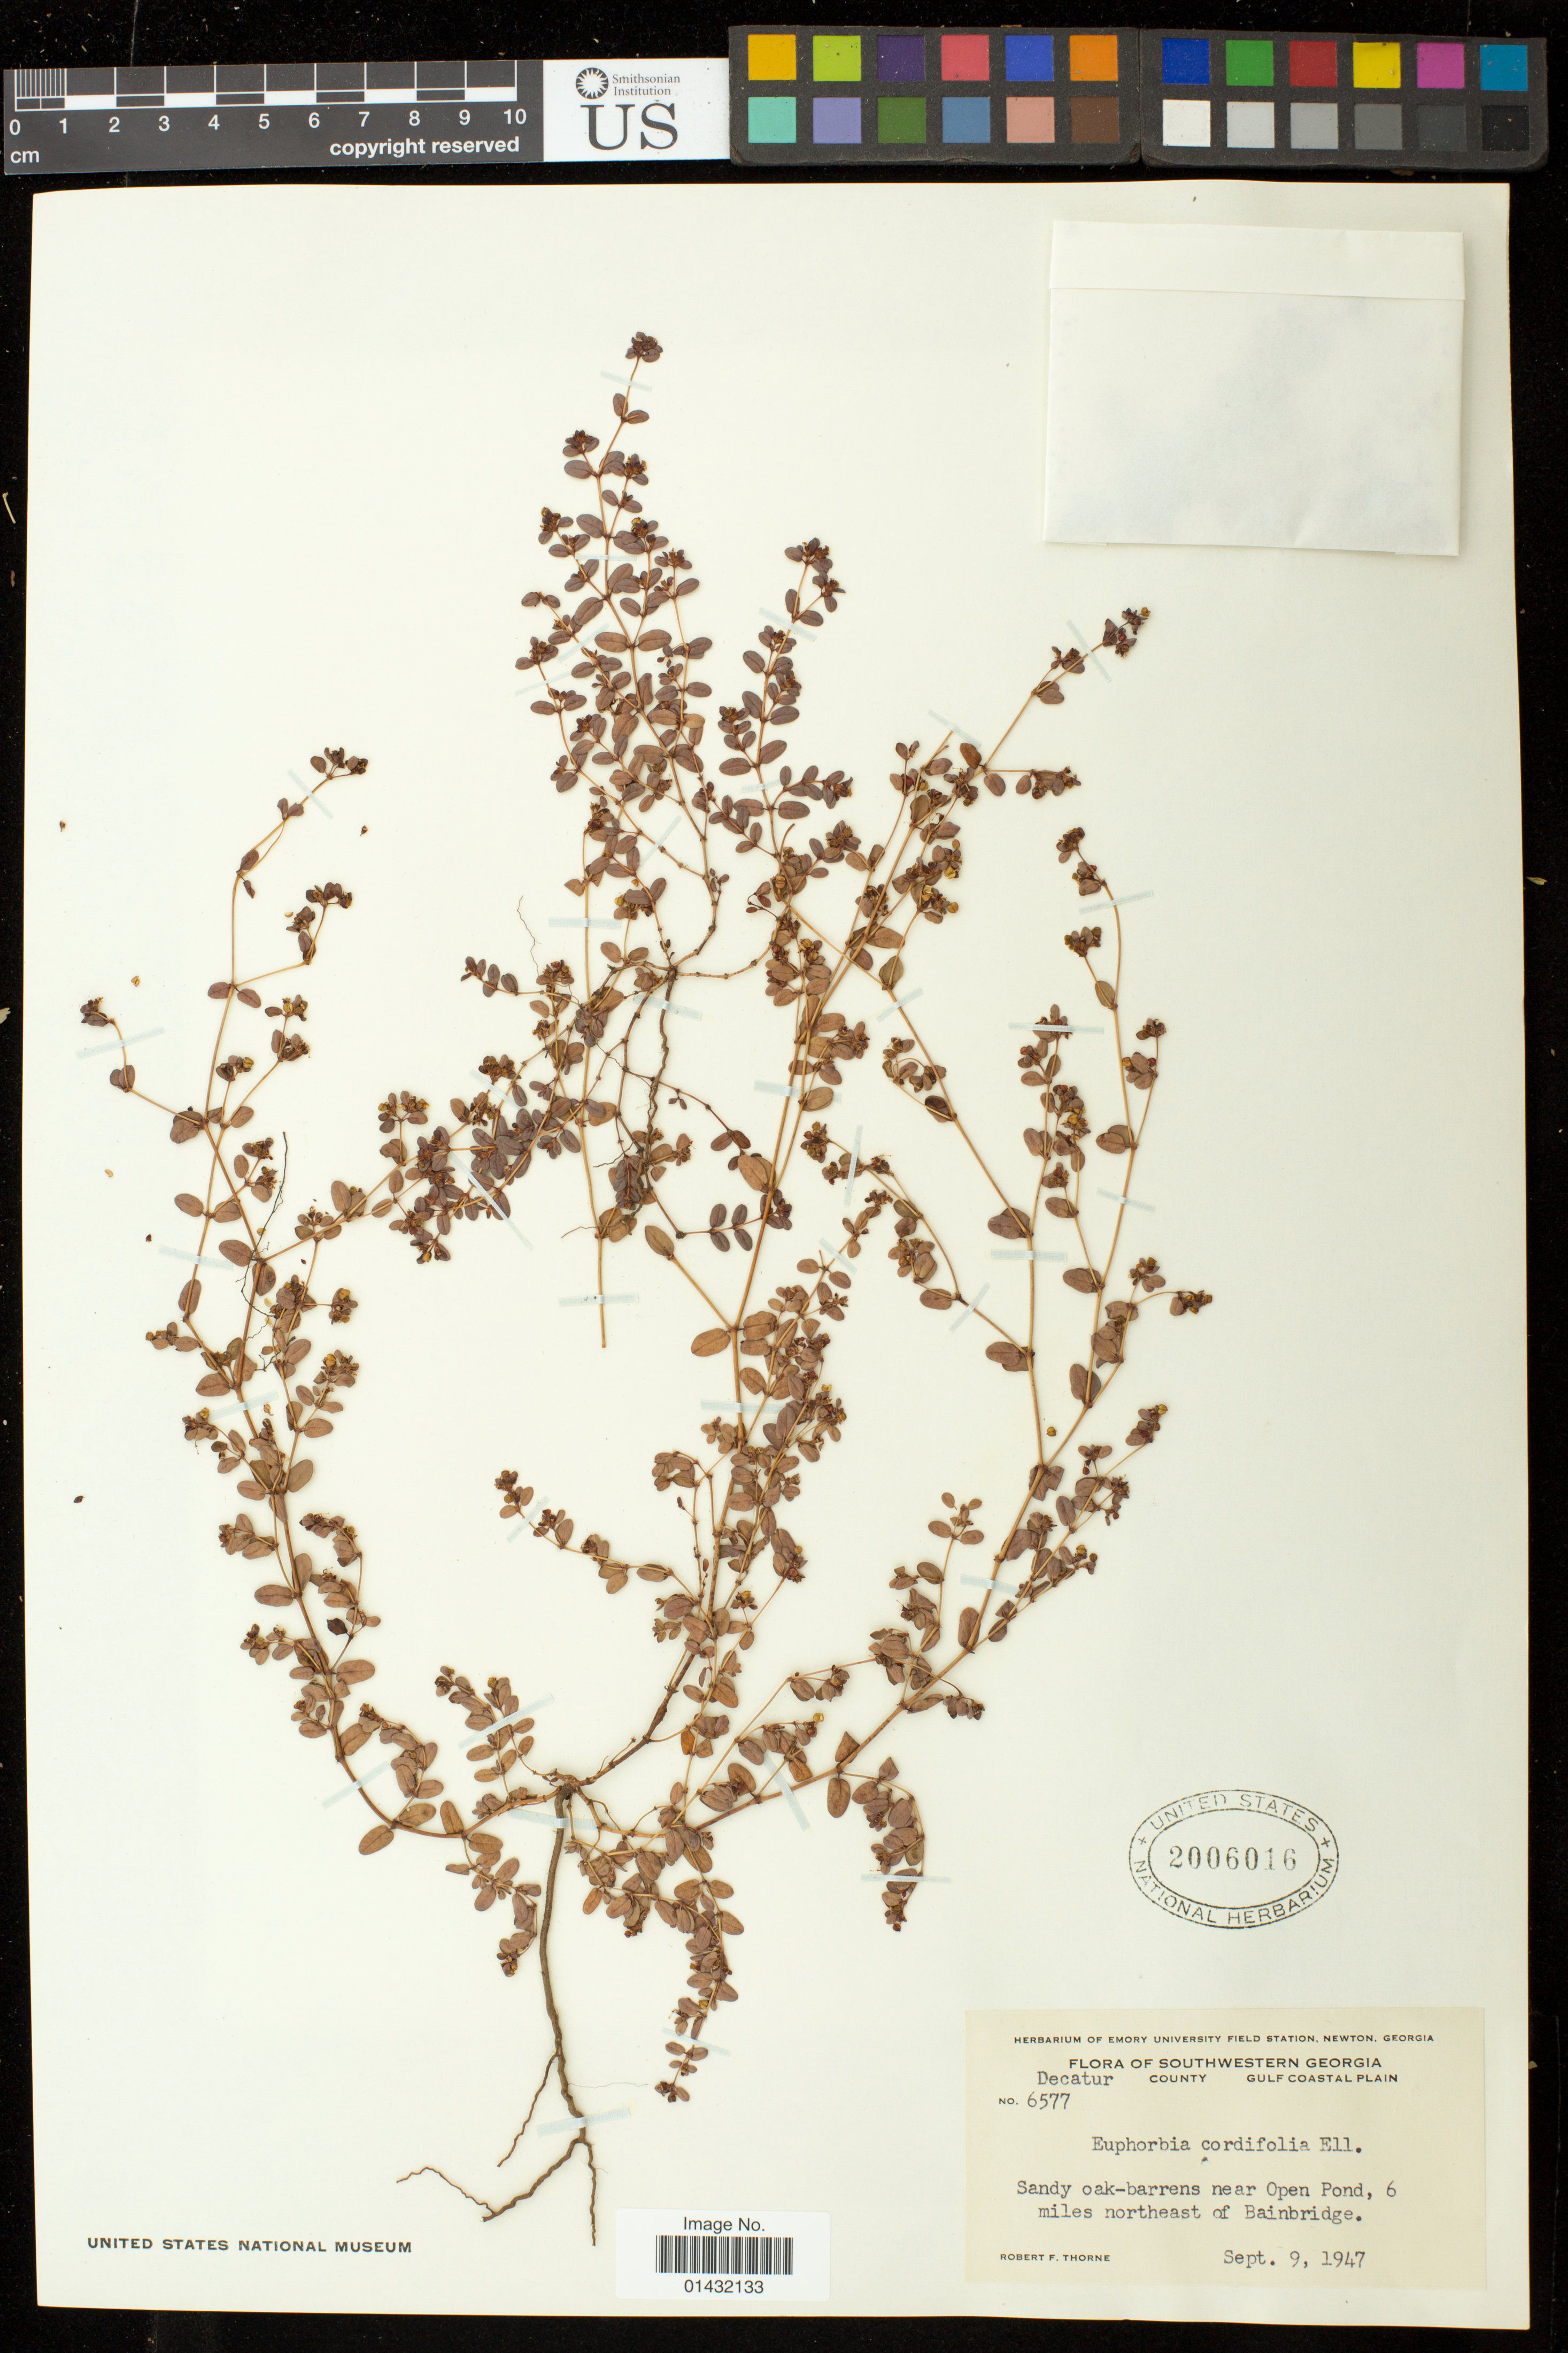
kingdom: Plantae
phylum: Tracheophyta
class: Magnoliopsida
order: Malpighiales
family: Euphorbiaceae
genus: Euphorbia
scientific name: Euphorbia cordifolia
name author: C.A. Mey. & Boiss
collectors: R. F. Thorne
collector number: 6577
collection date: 1947-09-09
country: United States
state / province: Georgia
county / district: Decatur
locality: near Open Pond, 6 miles northeast of Bainbridge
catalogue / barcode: US 2006016